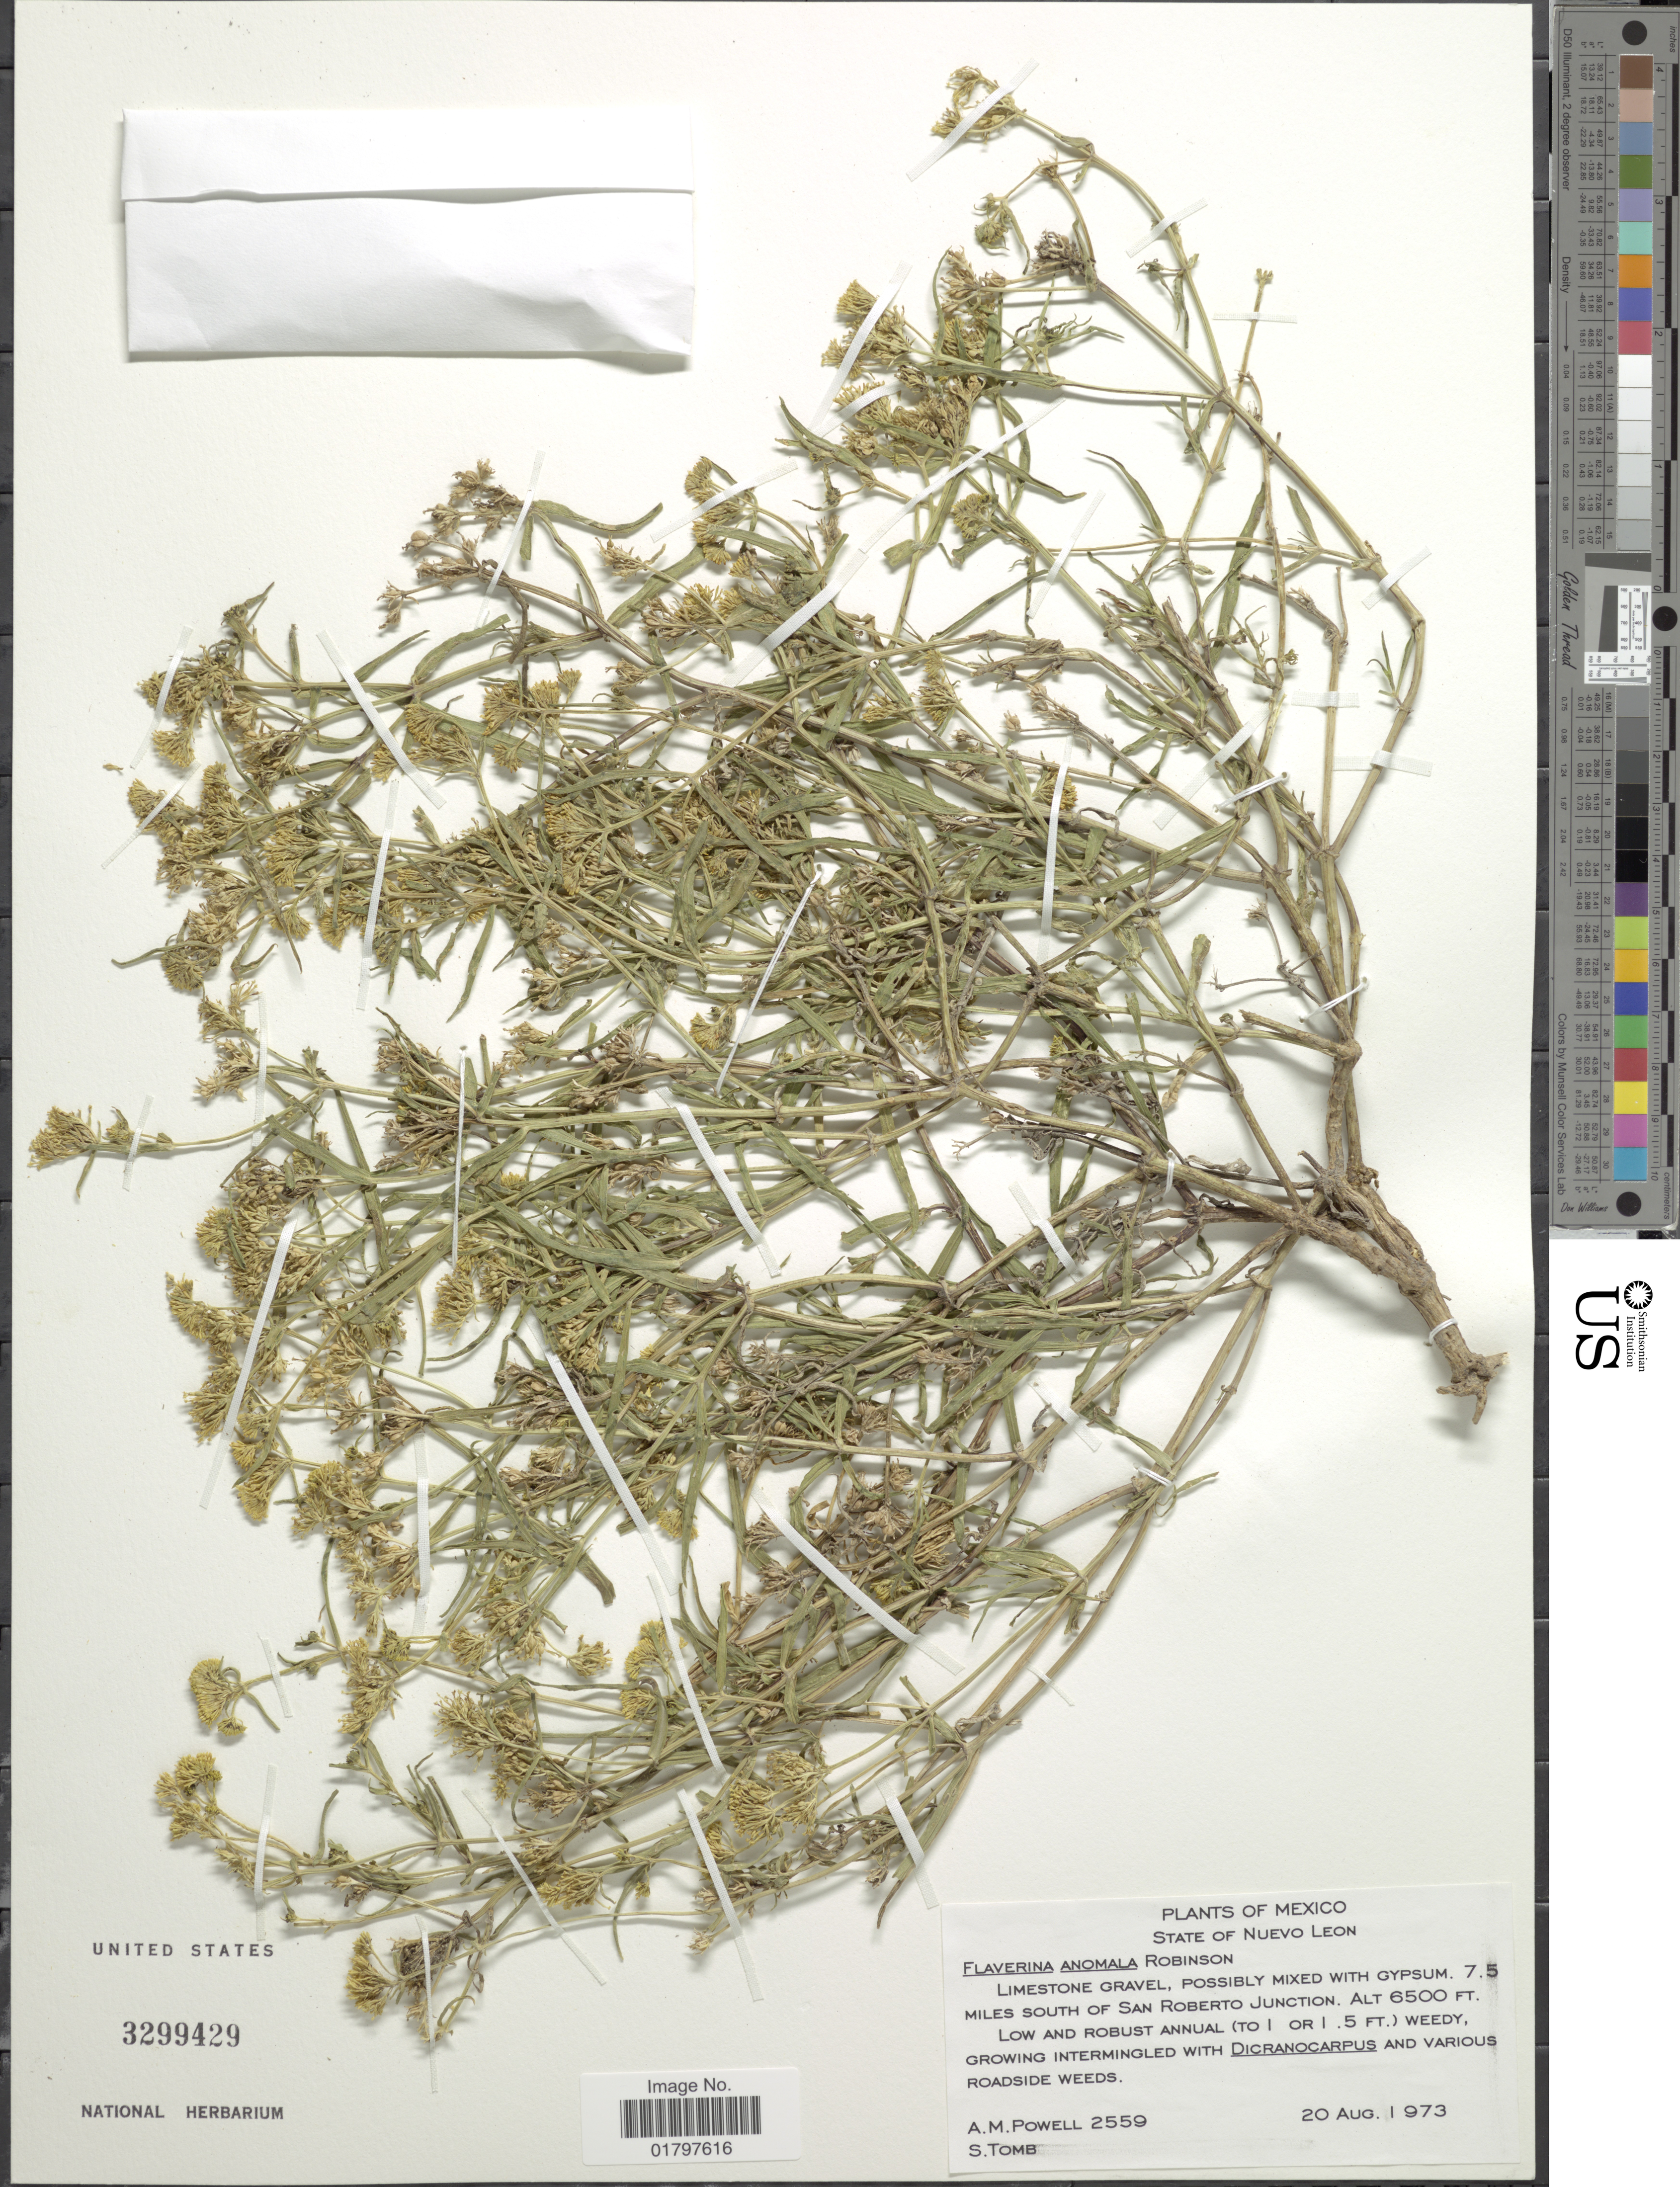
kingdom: Plantae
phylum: Tracheophyta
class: Magnoliopsida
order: Asterales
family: Asteraceae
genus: Flaveria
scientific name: Flaveria anomala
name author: B.L. Rob.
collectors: A. M. Powell & S. Tomb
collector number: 2559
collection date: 1973-08-20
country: Mexico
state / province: Nuevo León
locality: State of Nuevo Leon. Limestone Gravel, possibly mixed with gypsum. 7.5 miles south of San Roberto Junction.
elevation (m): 1981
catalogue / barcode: US 3299429